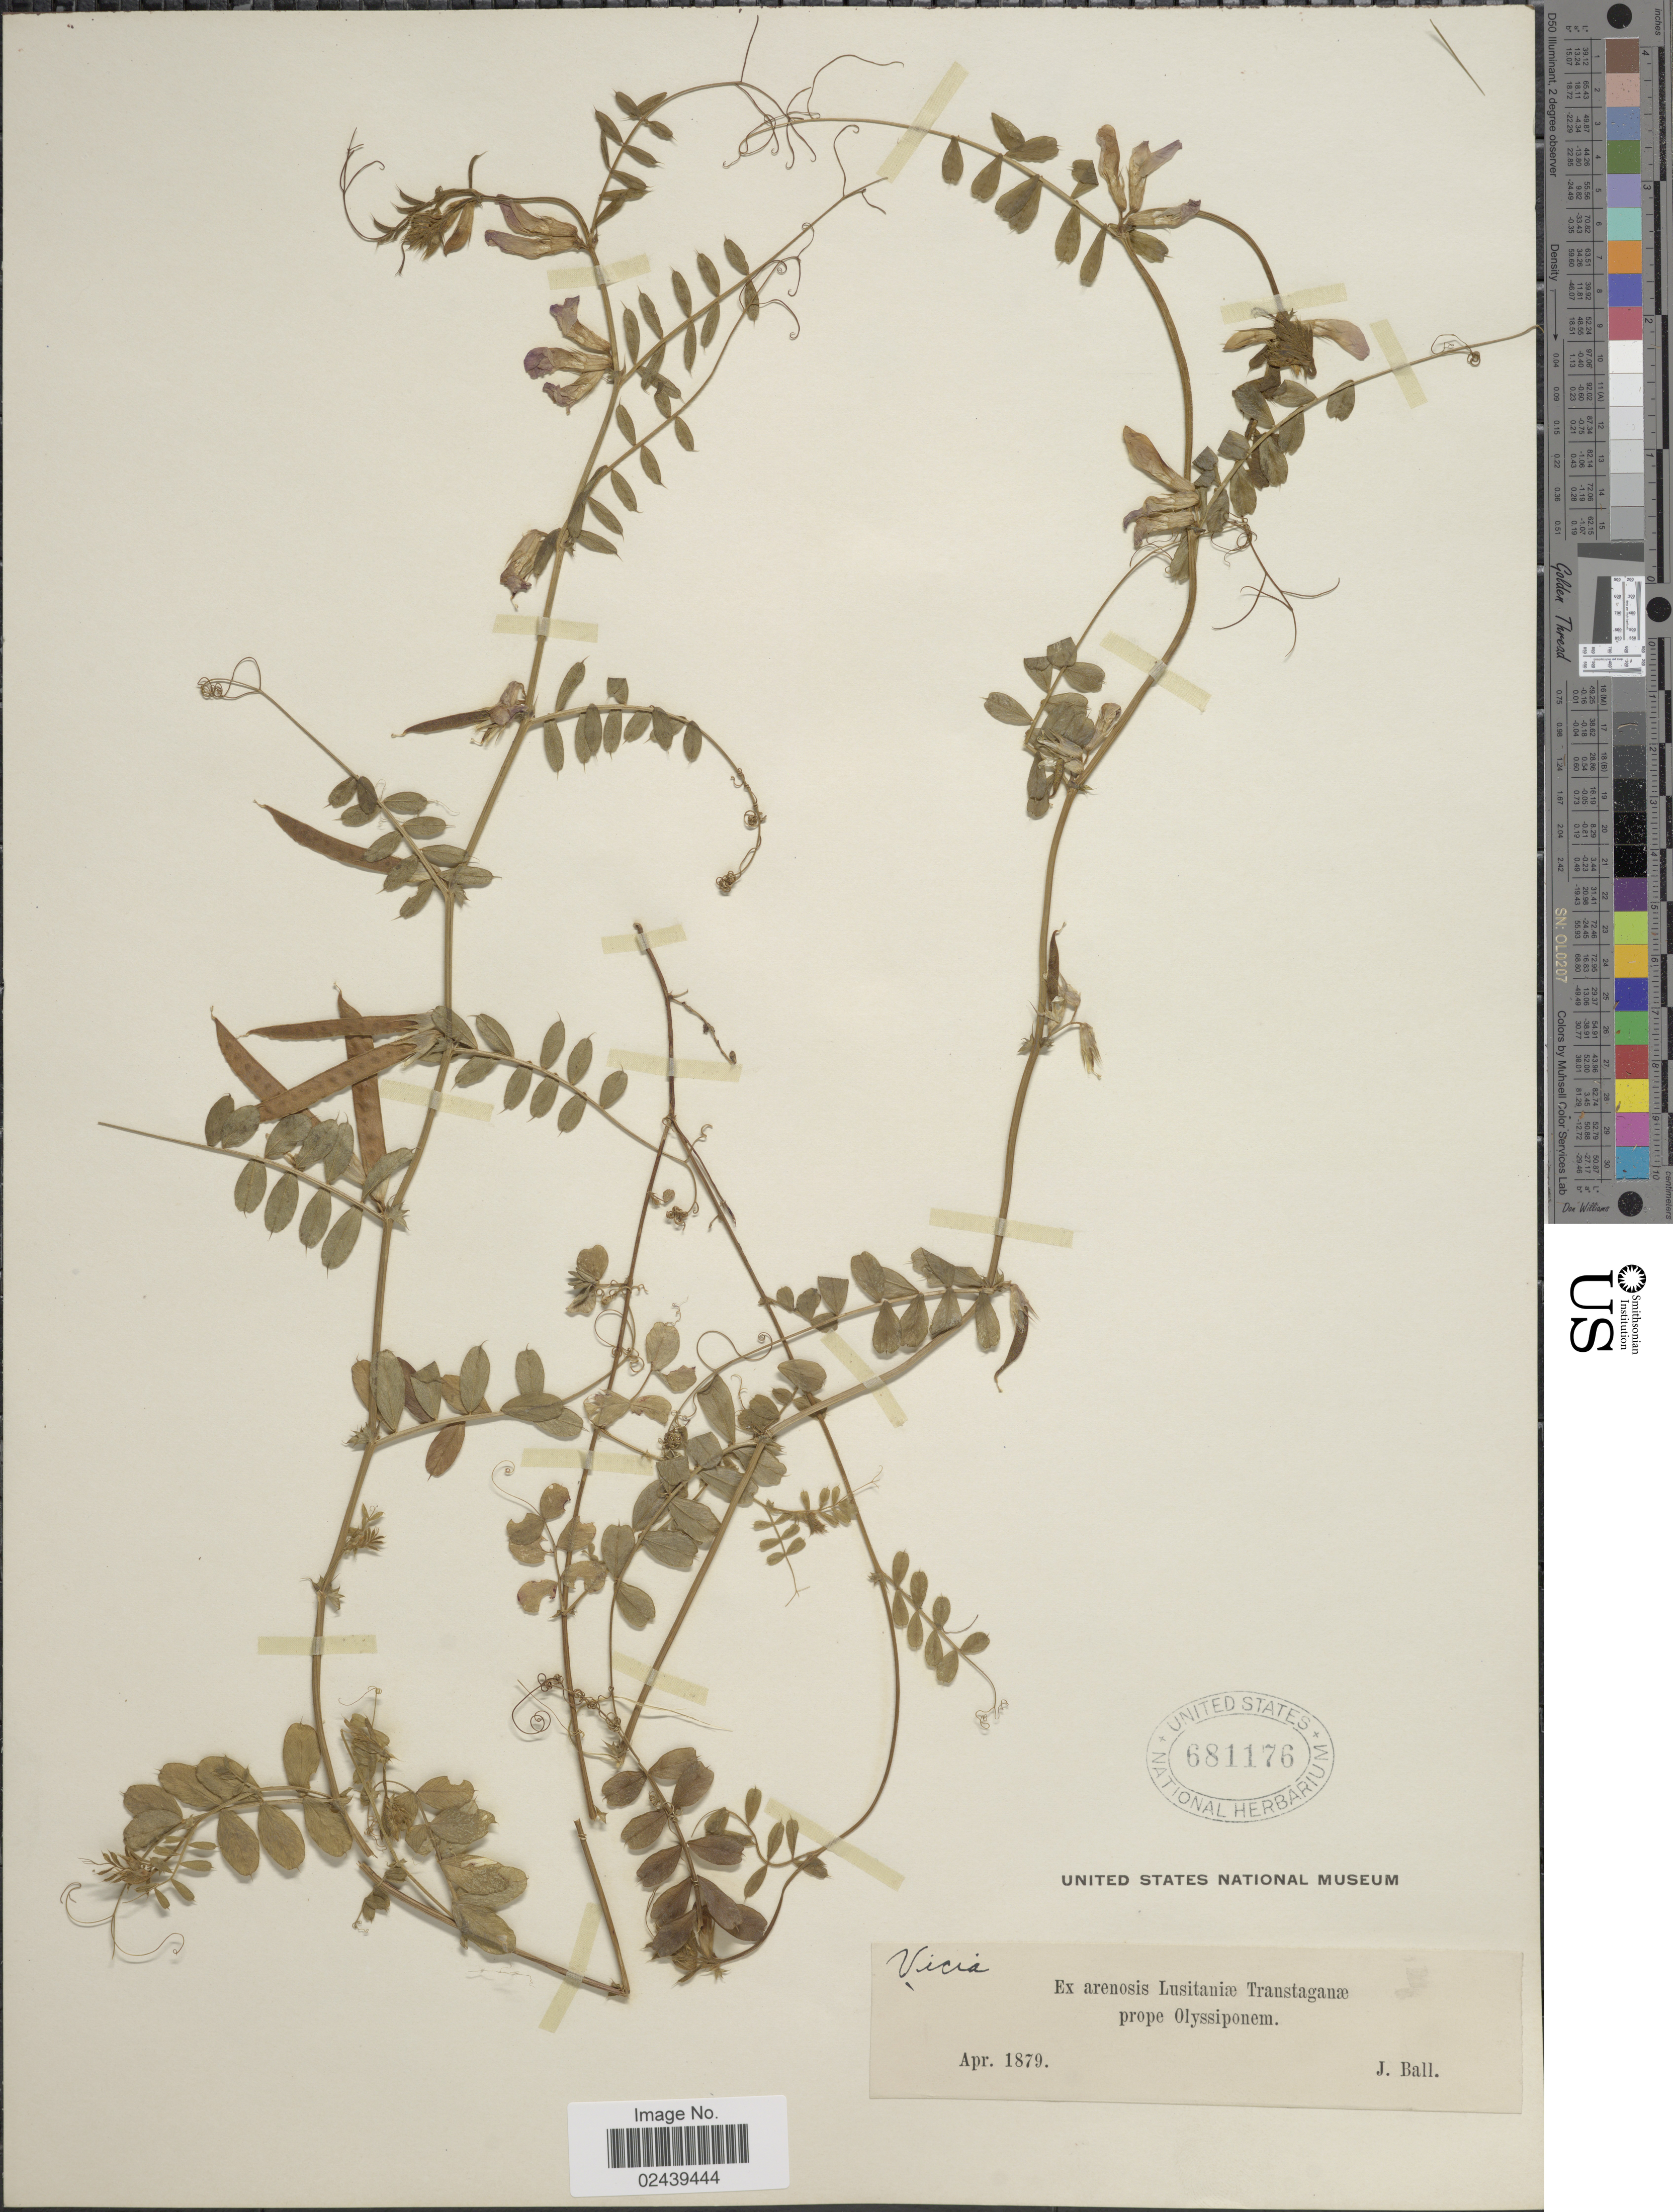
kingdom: Plantae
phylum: Tracheophyta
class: Magnoliopsida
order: Fabales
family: Fabaceae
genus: Vicia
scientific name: Vicia sp.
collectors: J. Ball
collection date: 1879-04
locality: Ex arenosis Lusitaniae Transtaganae prope Olyssiponem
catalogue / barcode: US 681176